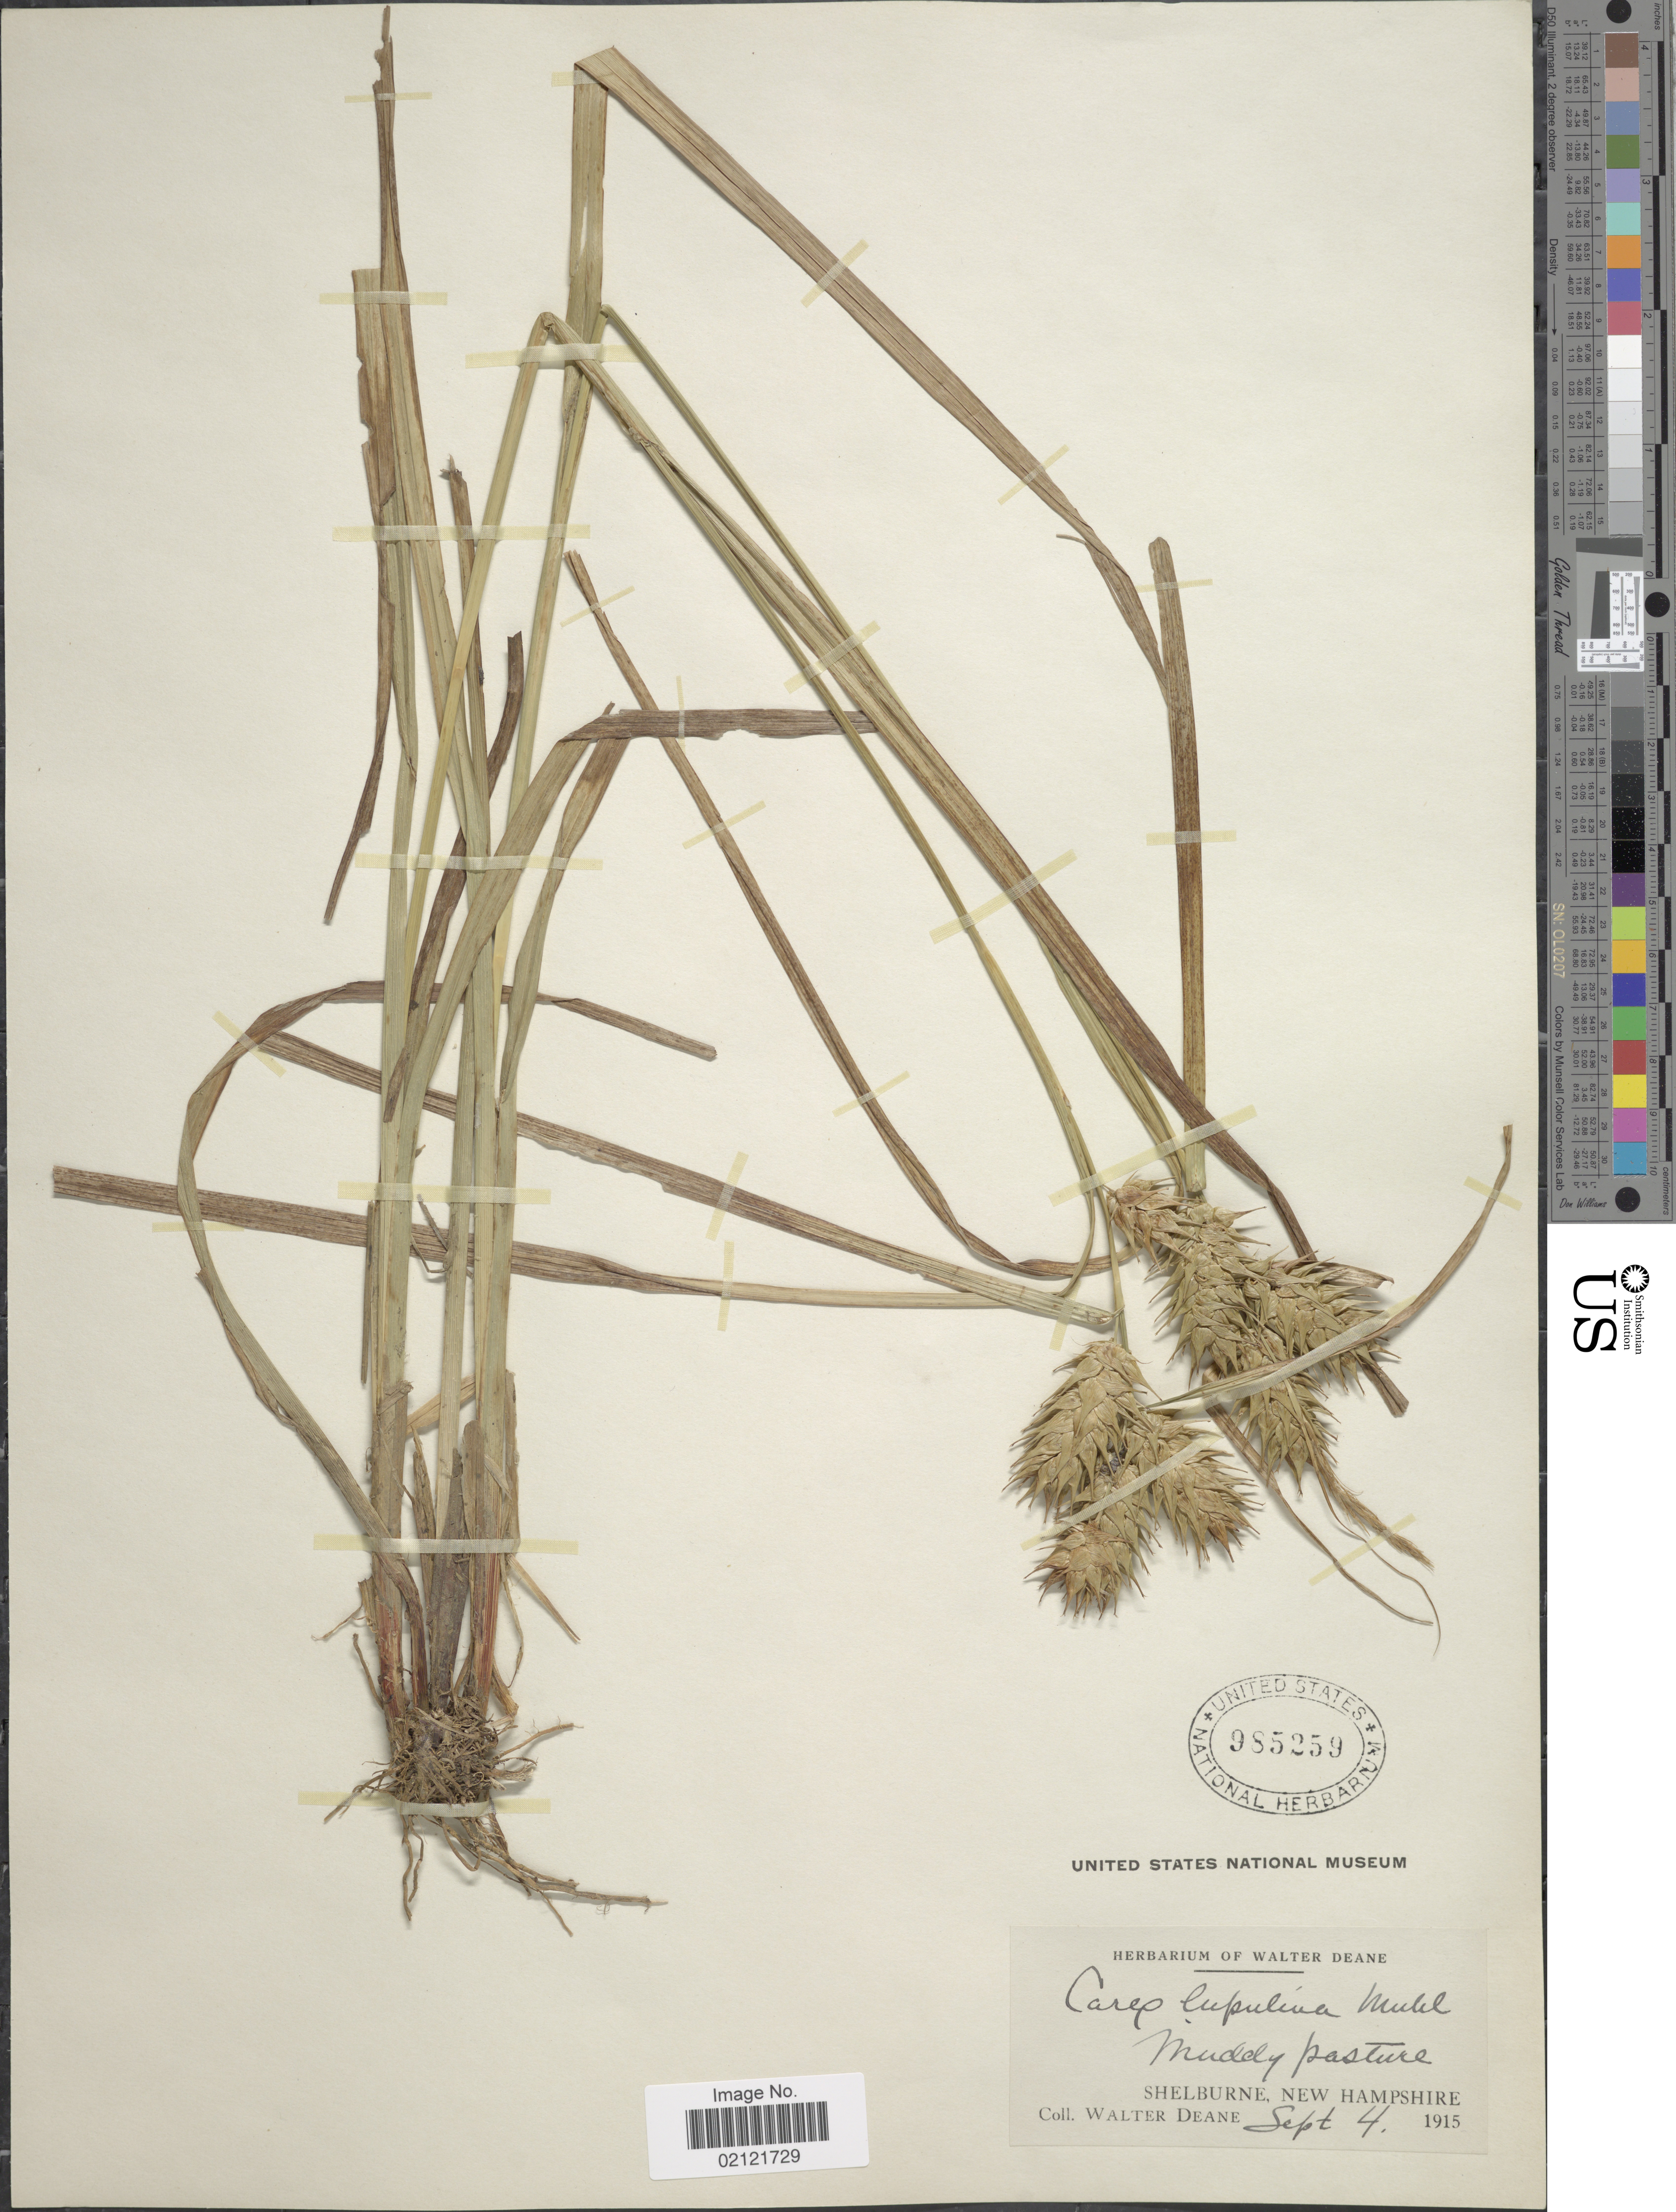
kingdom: Plantae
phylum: Tracheophyta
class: Liliopsida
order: Poales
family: Cyperaceae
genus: Carex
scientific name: Carex lupulina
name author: Muhl. ex Willd.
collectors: W. Deane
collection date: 1915-09-04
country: United States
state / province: New Hampshire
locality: Shelburne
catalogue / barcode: US 985259